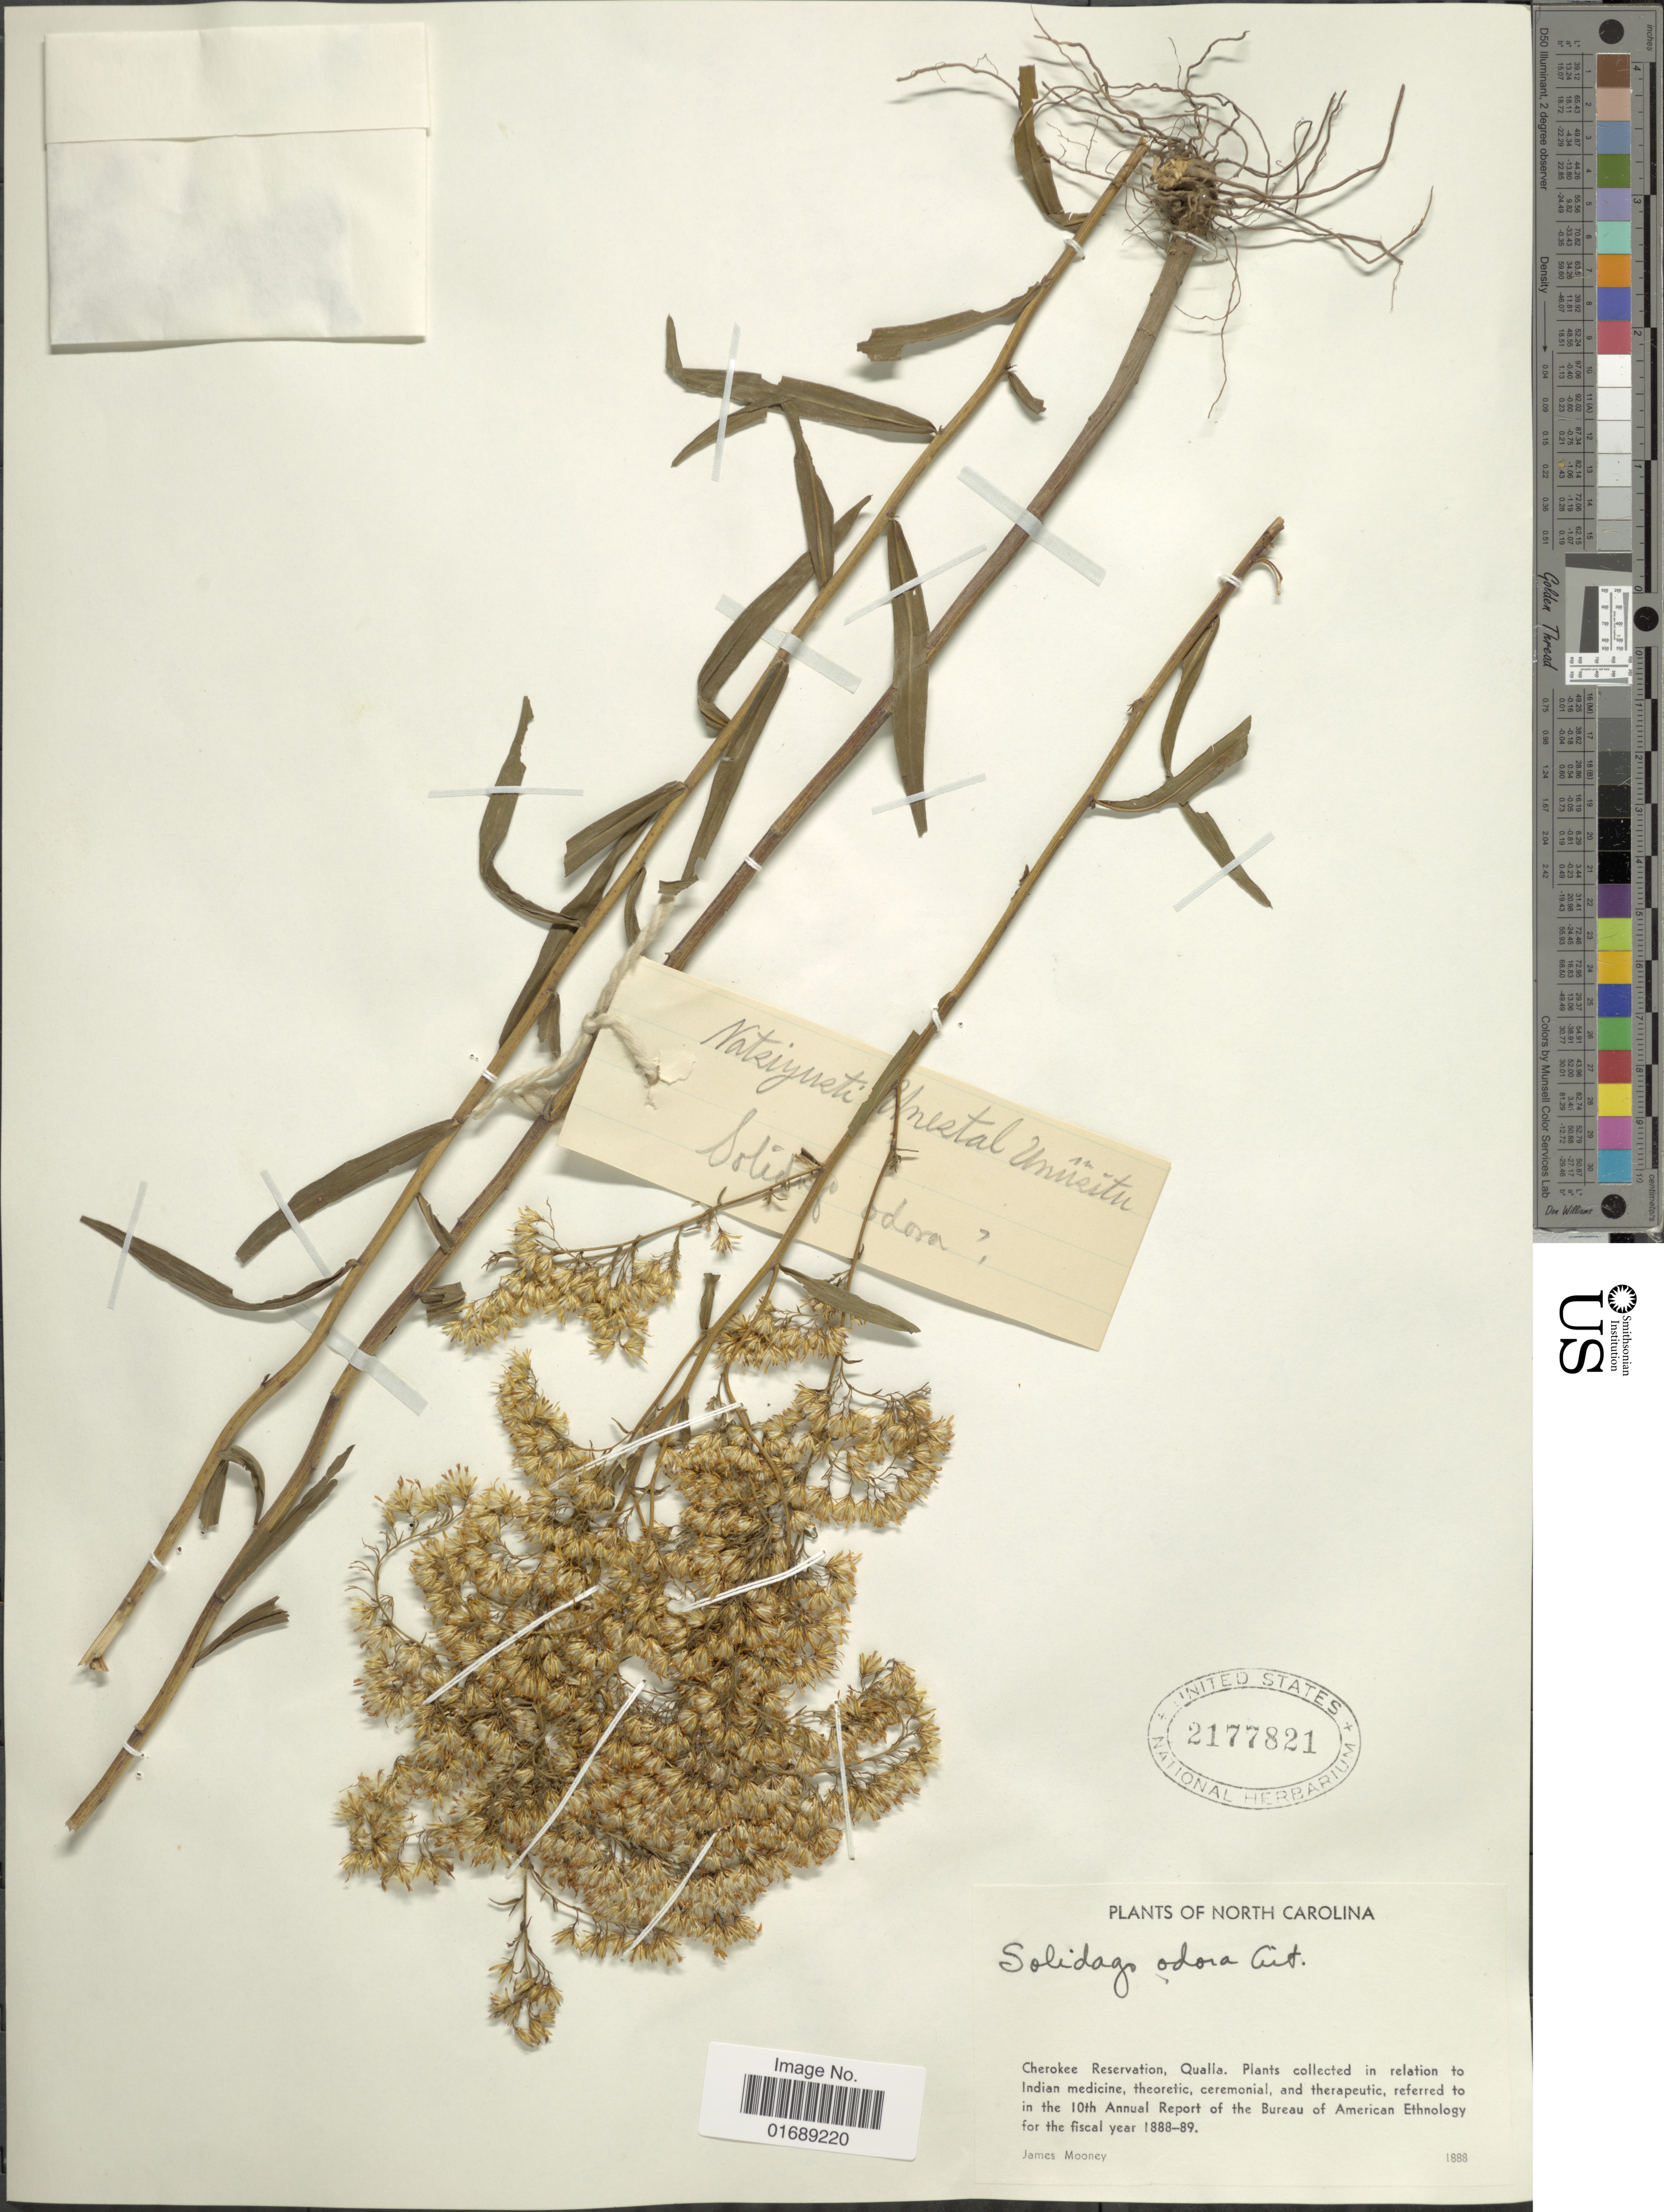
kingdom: Plantae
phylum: Tracheophyta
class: Magnoliopsida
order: Asterales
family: Asteraceae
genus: Solidago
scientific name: Solidago odora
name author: Aiton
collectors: J. Mooney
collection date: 1888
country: United States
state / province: North Carolina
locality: Cherokee Reservation, Qualia.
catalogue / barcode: US 2177821